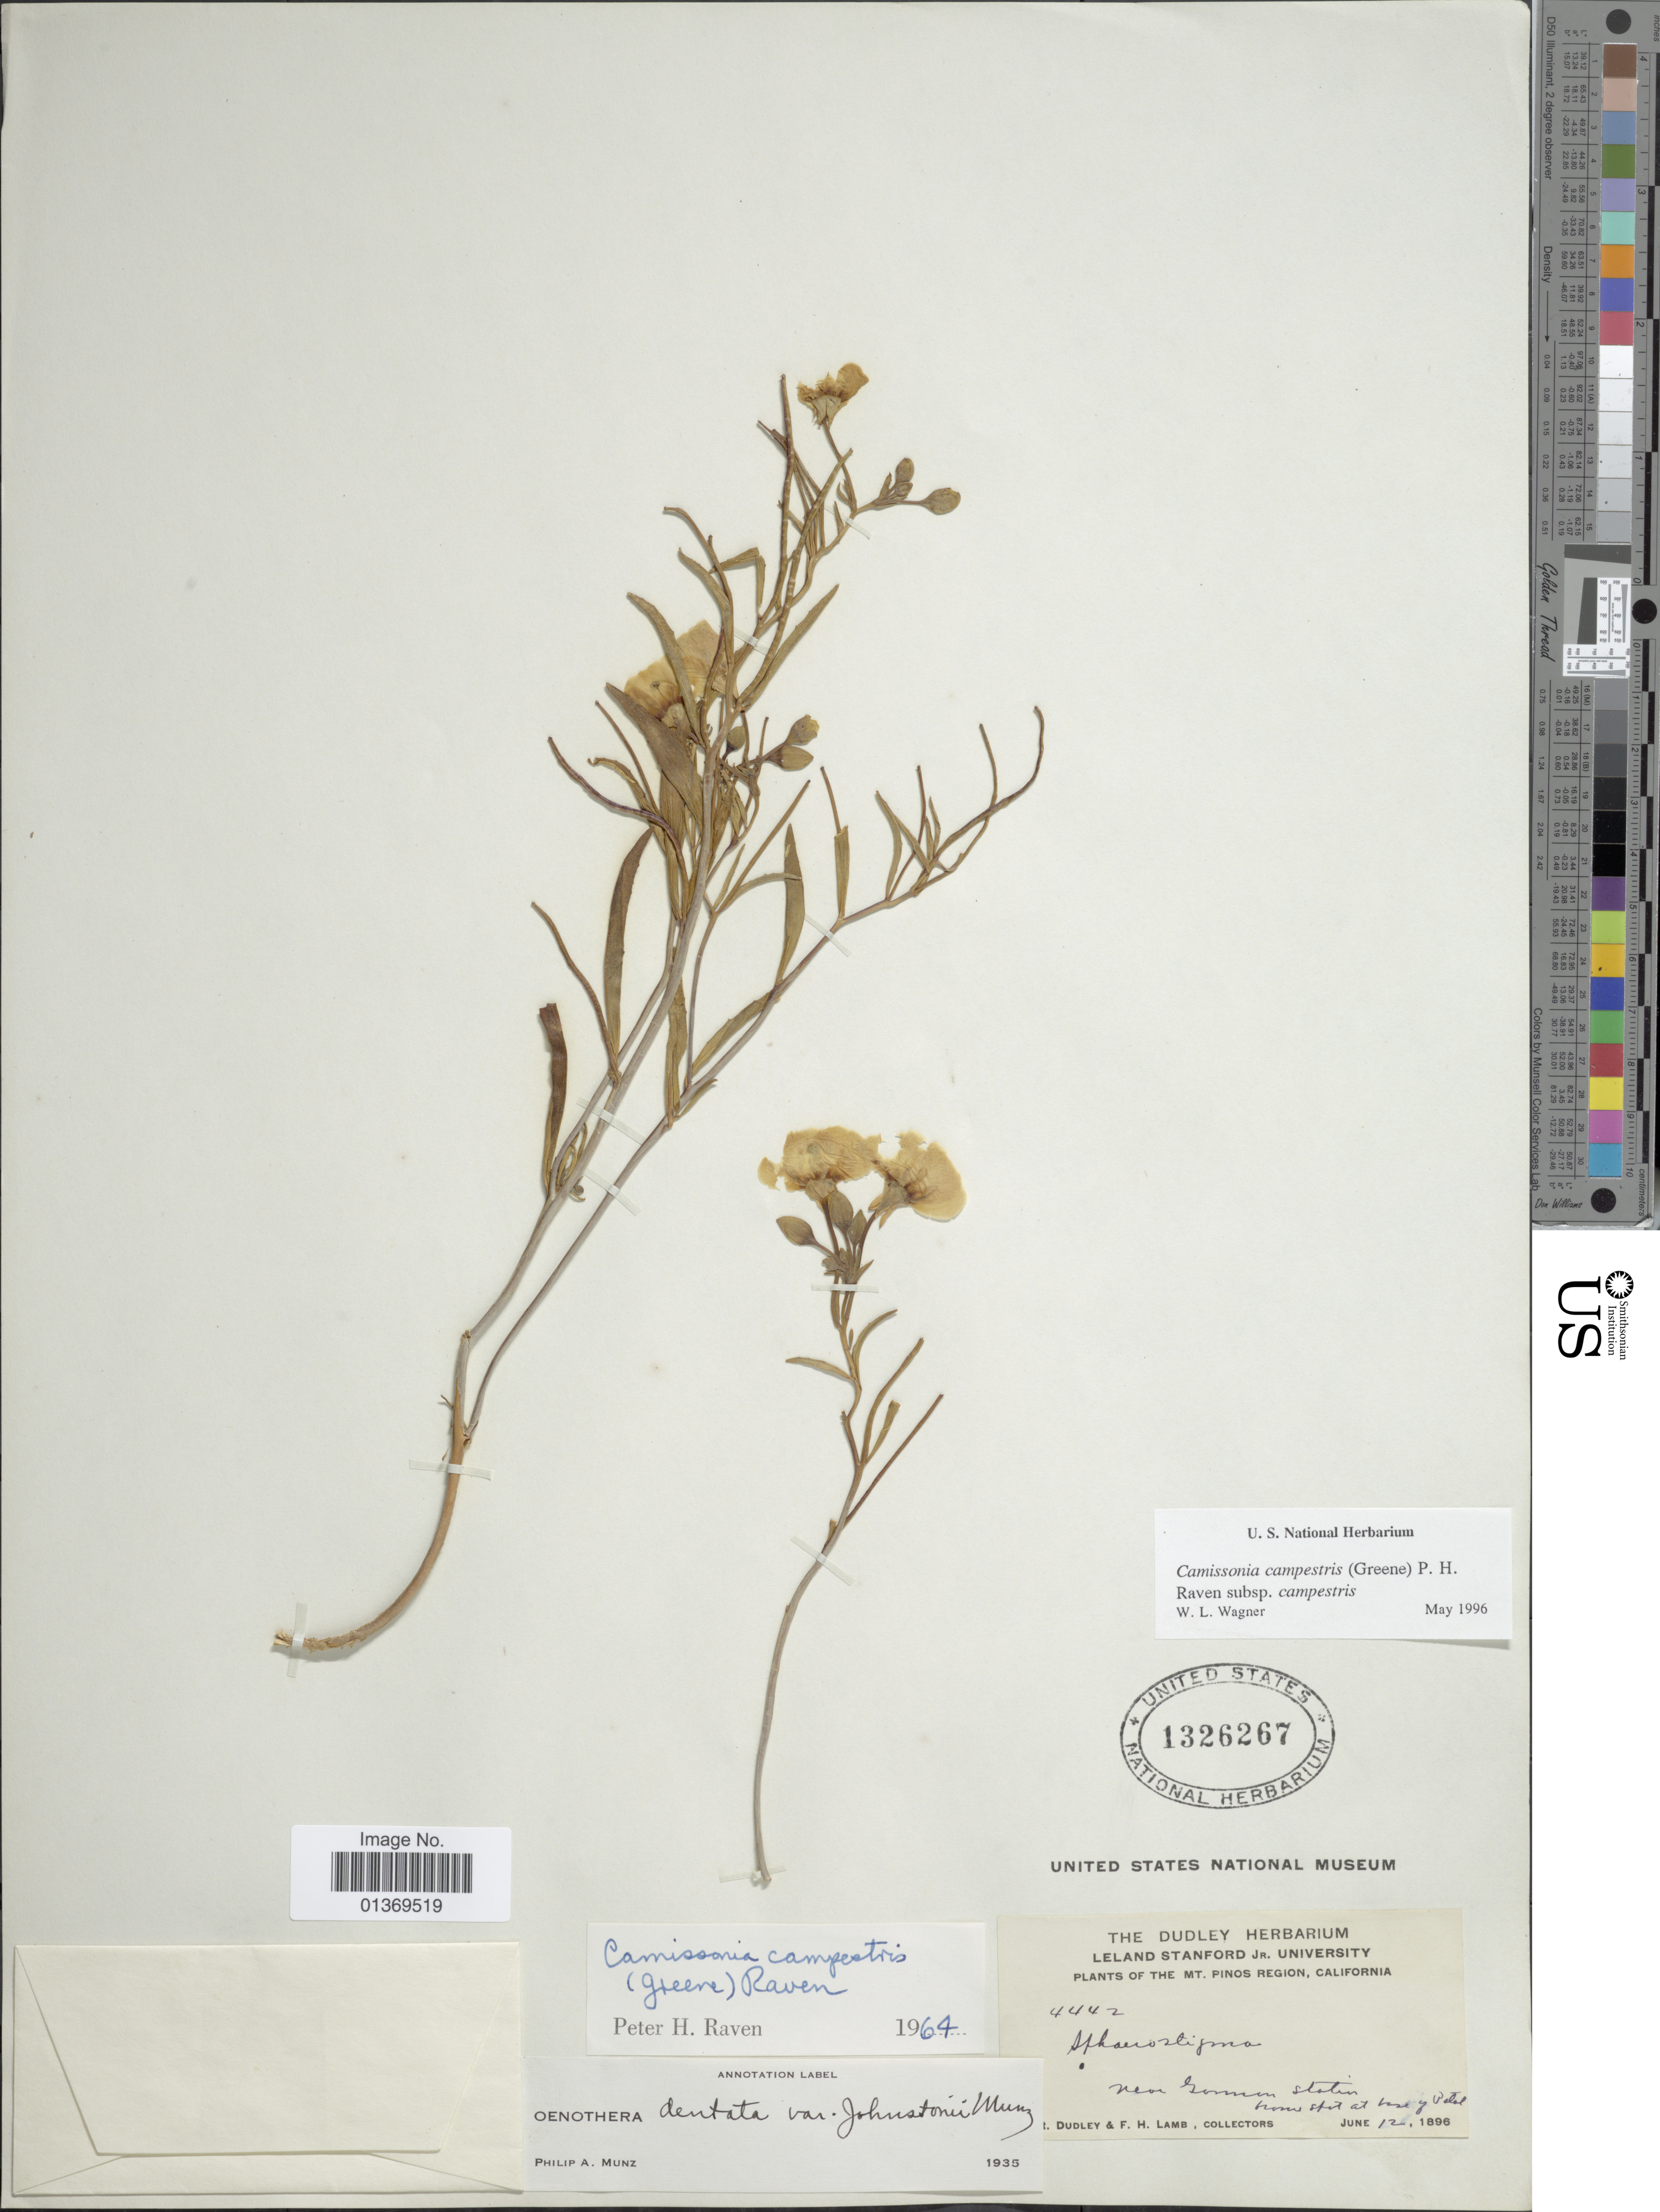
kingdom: Plantae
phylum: Tracheophyta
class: Magnoliopsida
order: Myrtales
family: Onagraceae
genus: Camissonia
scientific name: Camissonia campestris subsp. campestris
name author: (Greene) P.H. Raven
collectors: Dudley & F. H. Lamb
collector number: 4442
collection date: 1896-06-12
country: United States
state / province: California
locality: Mt. Pinos Region, near Common station from spot at base of Petol (sp.)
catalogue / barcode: US 1326267